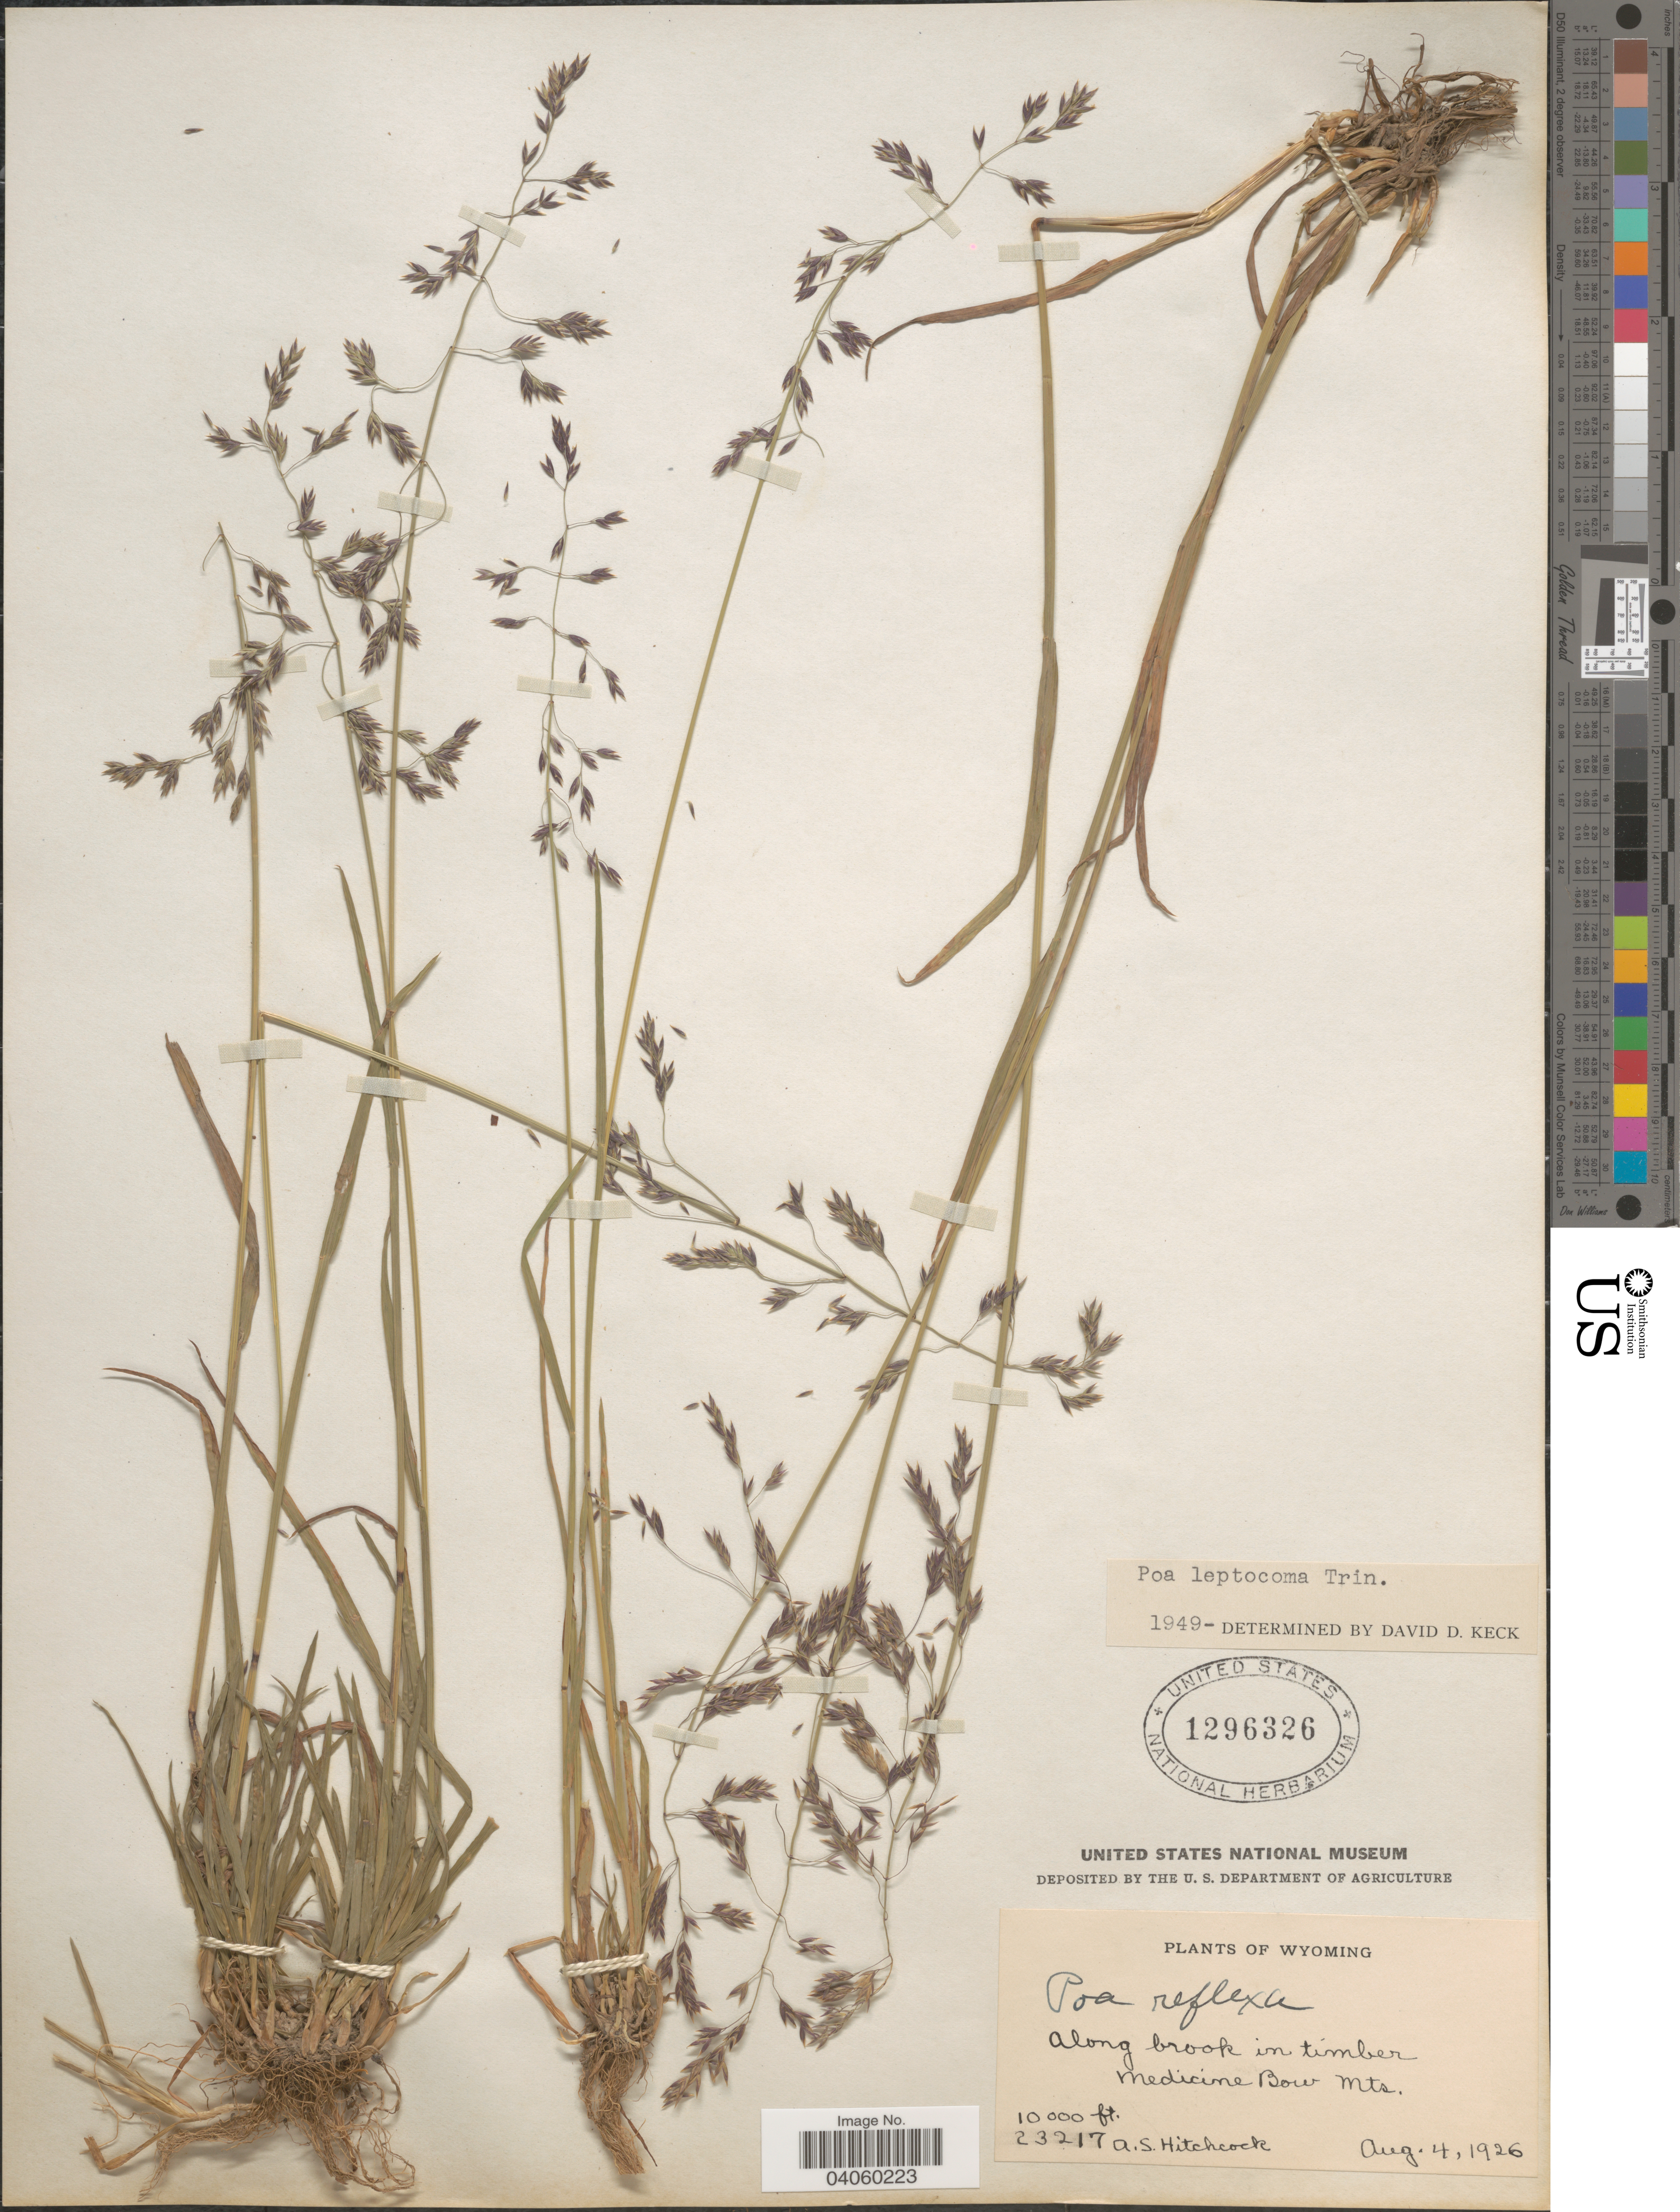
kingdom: Plantae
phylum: Tracheophyta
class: Liliopsida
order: Poales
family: Poaceae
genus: Poa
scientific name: Poa leptocoma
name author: Trin.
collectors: A. S. Hitchcock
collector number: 23217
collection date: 1926-08-04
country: United States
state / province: Wyoming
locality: Along brook in timber Medicine Bow Mts.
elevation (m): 3048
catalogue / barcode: US 1296326